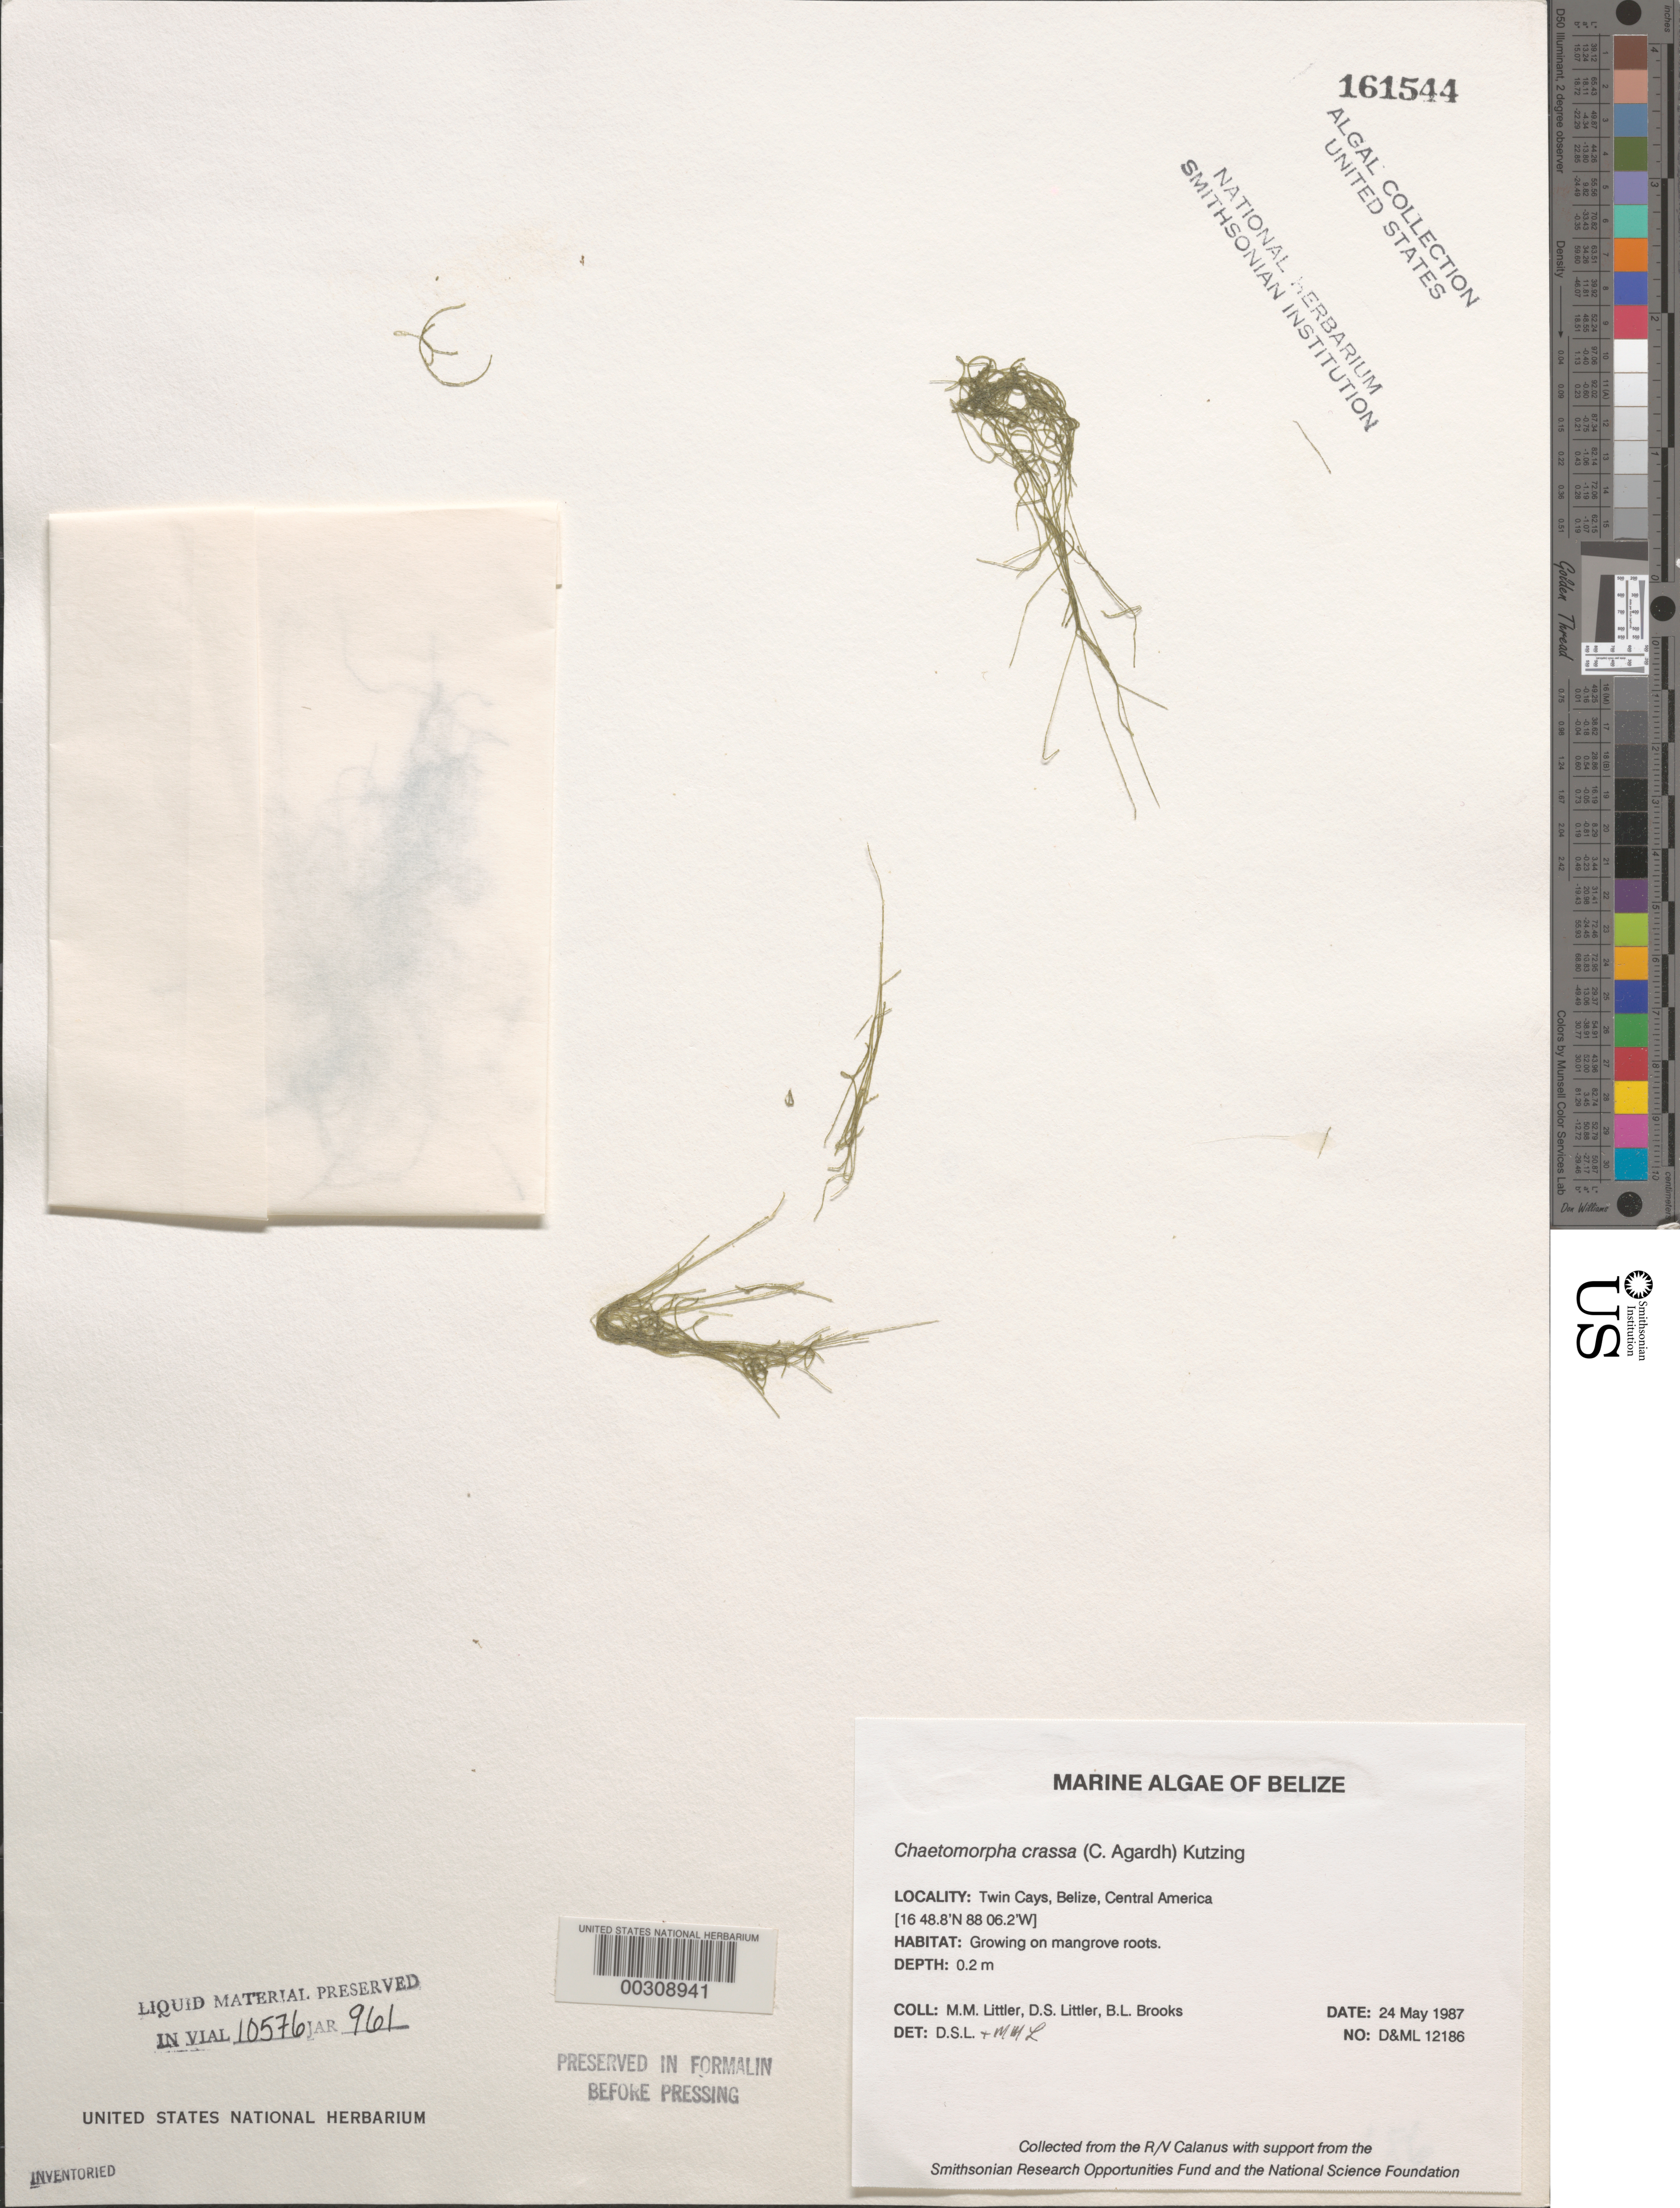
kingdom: Plantae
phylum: Chlorophyta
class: Ulvophyceae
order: Cladophorales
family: Cladophoraceae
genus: Chaetomorpha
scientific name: Chaetomorpha aerea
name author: (Dillwyn) Kütz.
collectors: M. M. Littler, D. S. Littler & B. Brooks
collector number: D&ML 12186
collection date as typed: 24 May 1987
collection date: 1987-05-24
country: Belize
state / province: Stann Creek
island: Twin Cays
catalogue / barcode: US 161544